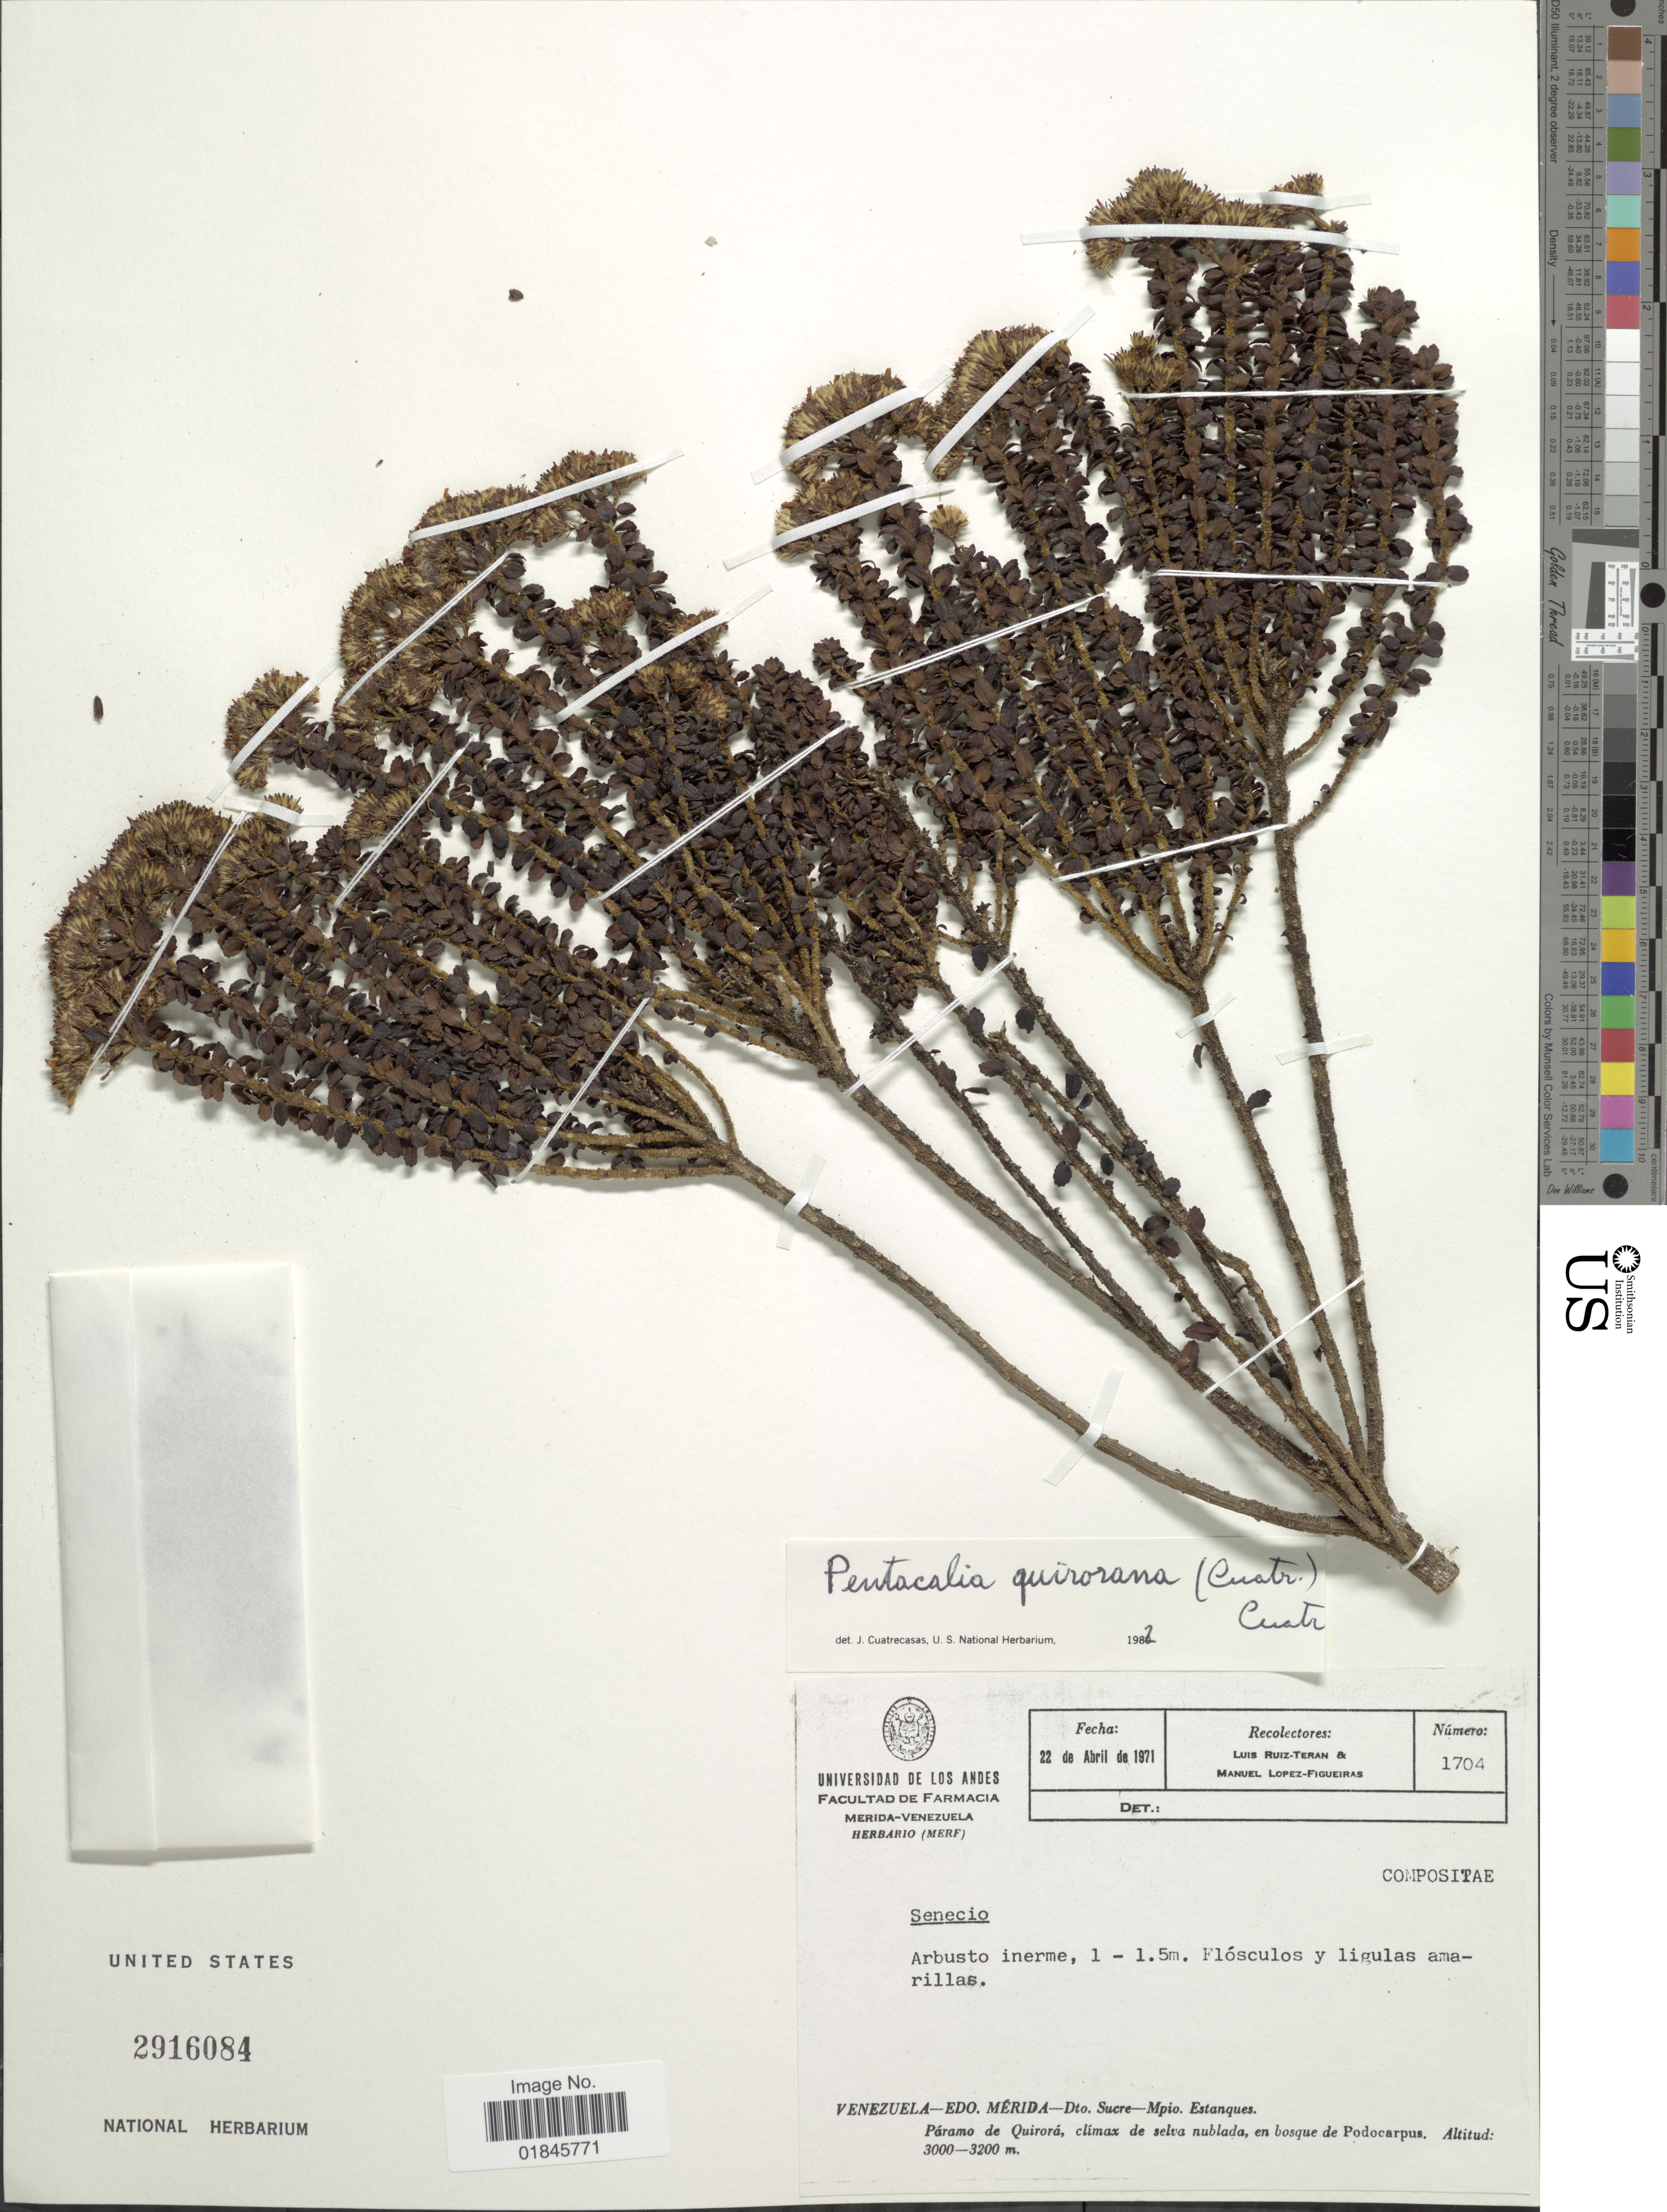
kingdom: Plantae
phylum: Tracheophyta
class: Magnoliopsida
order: Asterales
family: Asteraceae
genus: Pentacalia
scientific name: Pentacalia quirorana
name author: (Cuatrec.) Cuatrec.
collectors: L. Teran & M. López Figueiras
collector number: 1704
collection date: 1971-04-22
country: Venezuela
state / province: Mérida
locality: Venezuela - Edo. Mérida - Dto. Sucre - Mpio. Estanques. Páramo de Quirorá, climax de selva nublada, en bosque de Podocarpus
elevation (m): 3000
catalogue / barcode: US 2916084